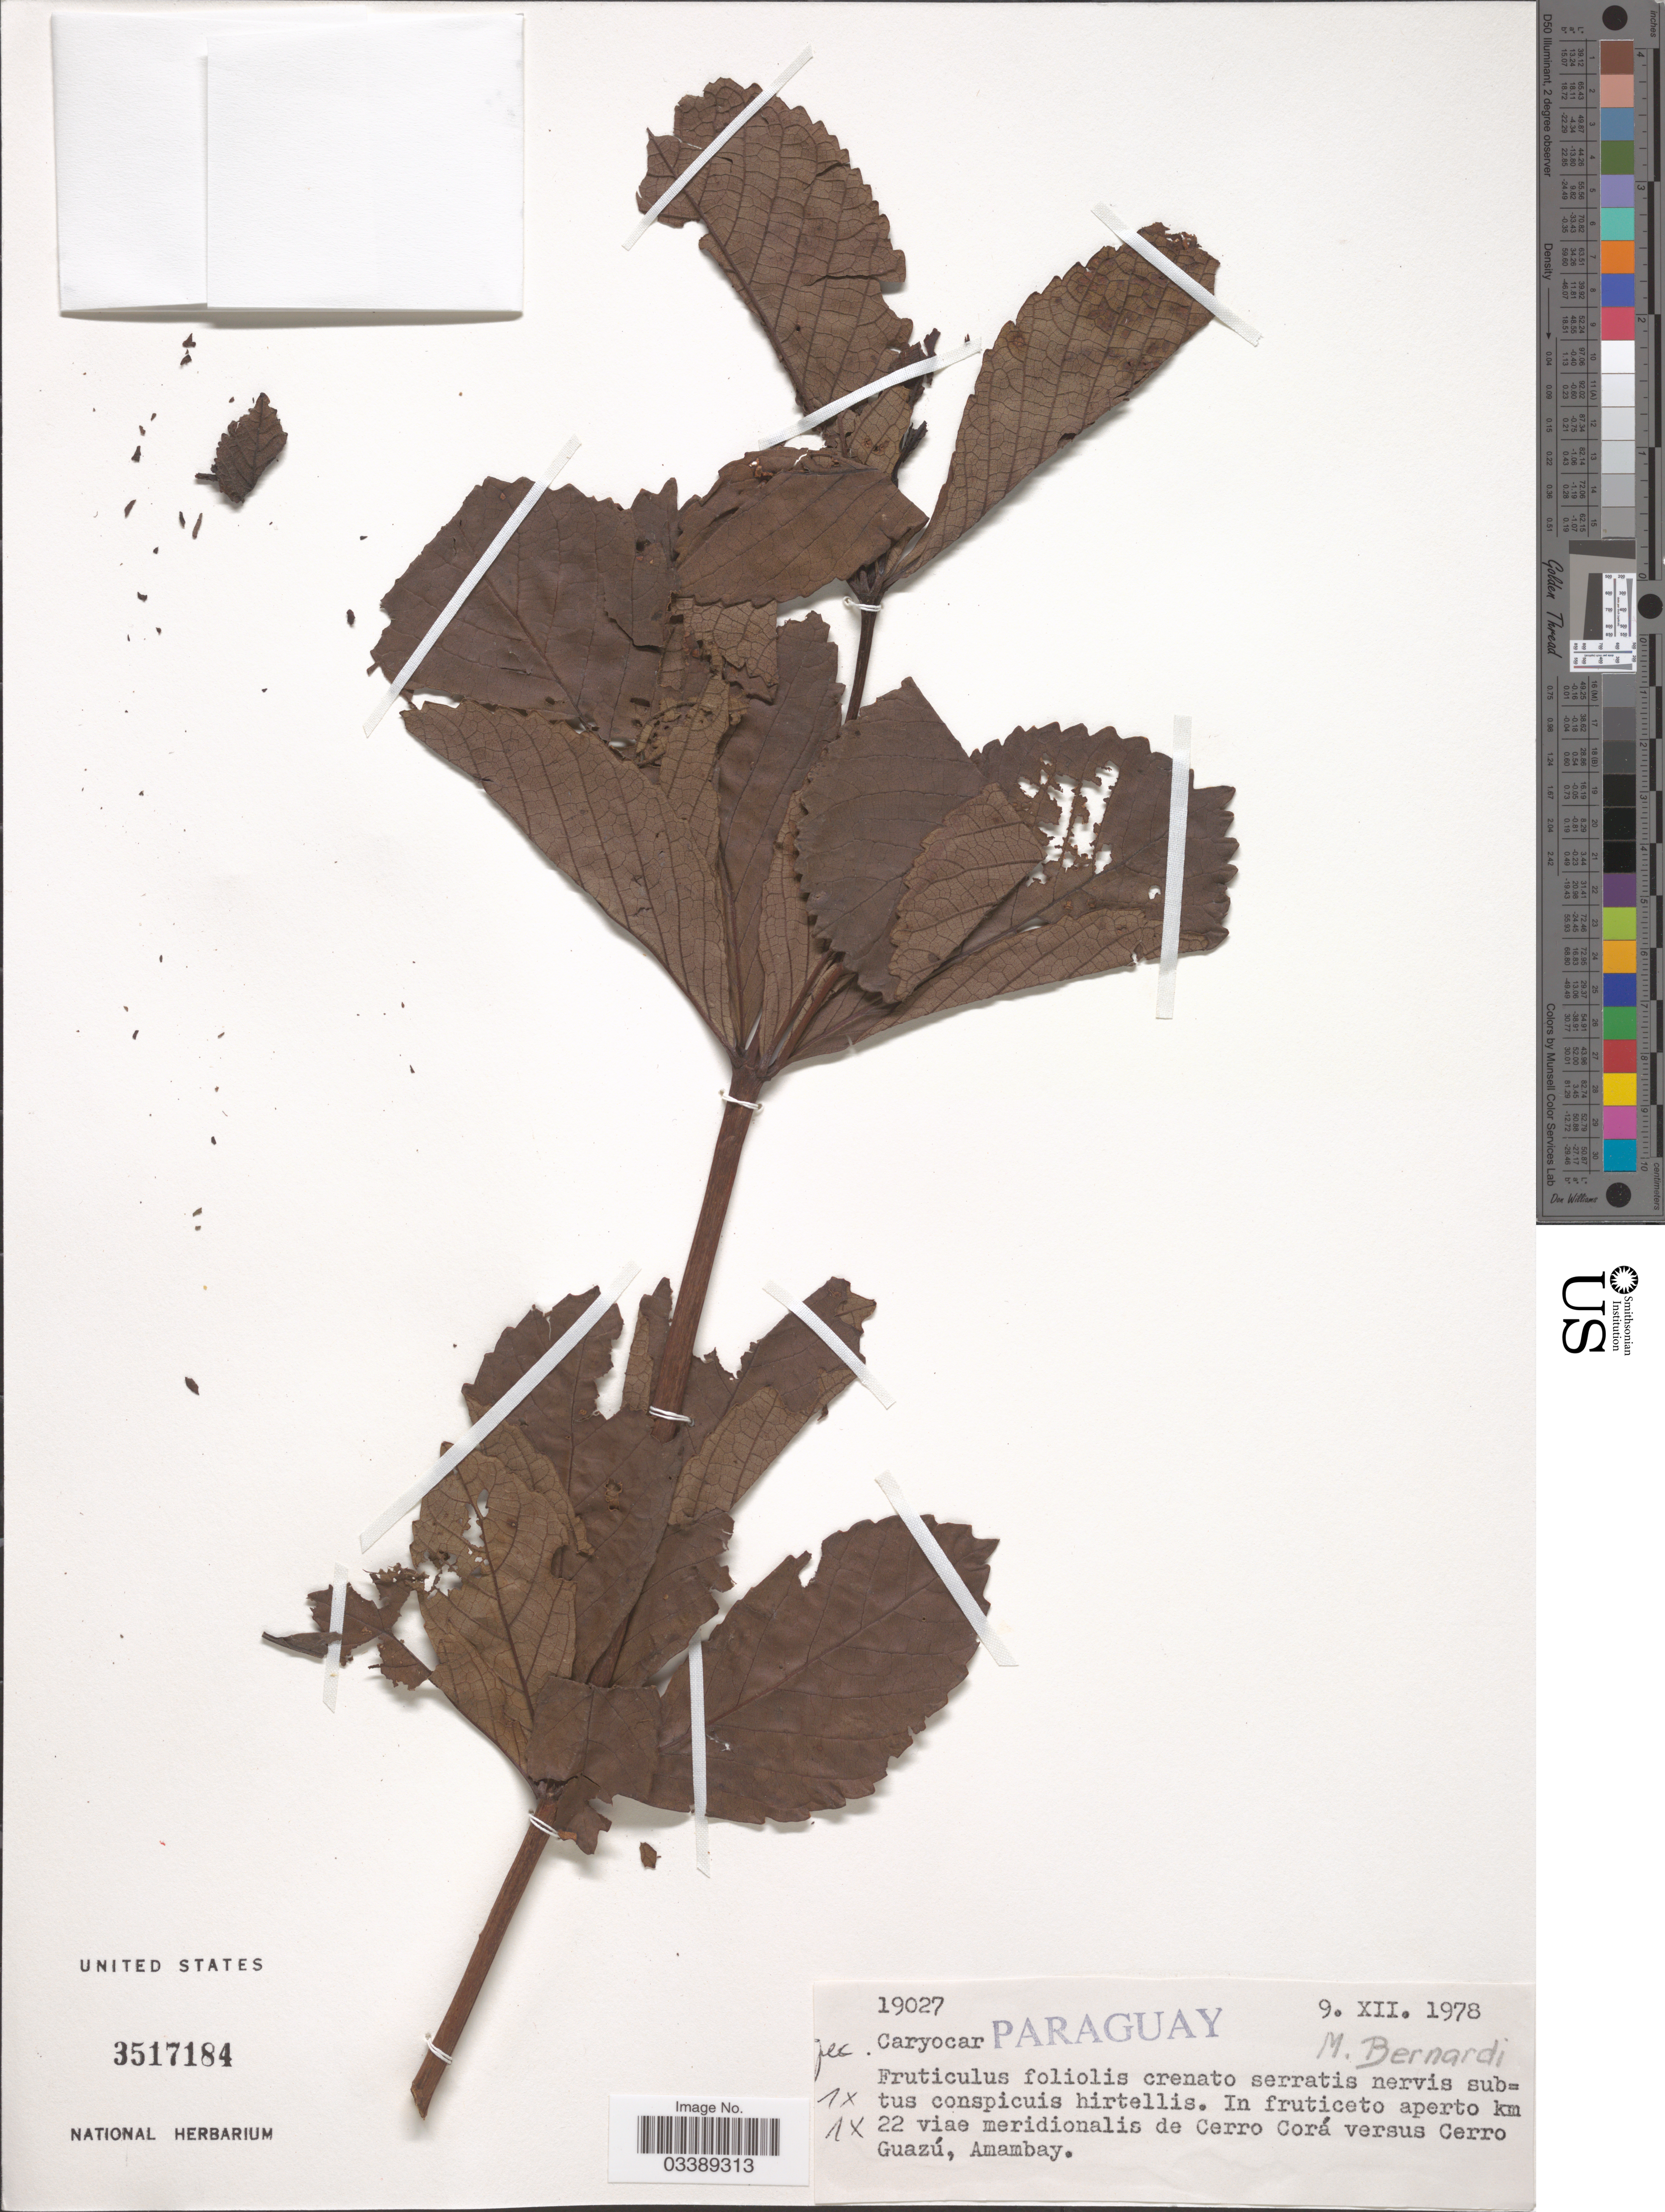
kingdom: Plantae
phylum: Tracheophyta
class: Magnoliopsida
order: Malpighiales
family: Caryocaraceae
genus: Caryocar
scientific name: Caryocar sp.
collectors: M. Bernardi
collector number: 19027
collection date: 1978-12-09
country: Paraguay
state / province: Amambay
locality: In fruticeto aperto km 22 viae meridionalis de Cerro Corá versus Cerro Guazú.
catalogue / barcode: US 3517184